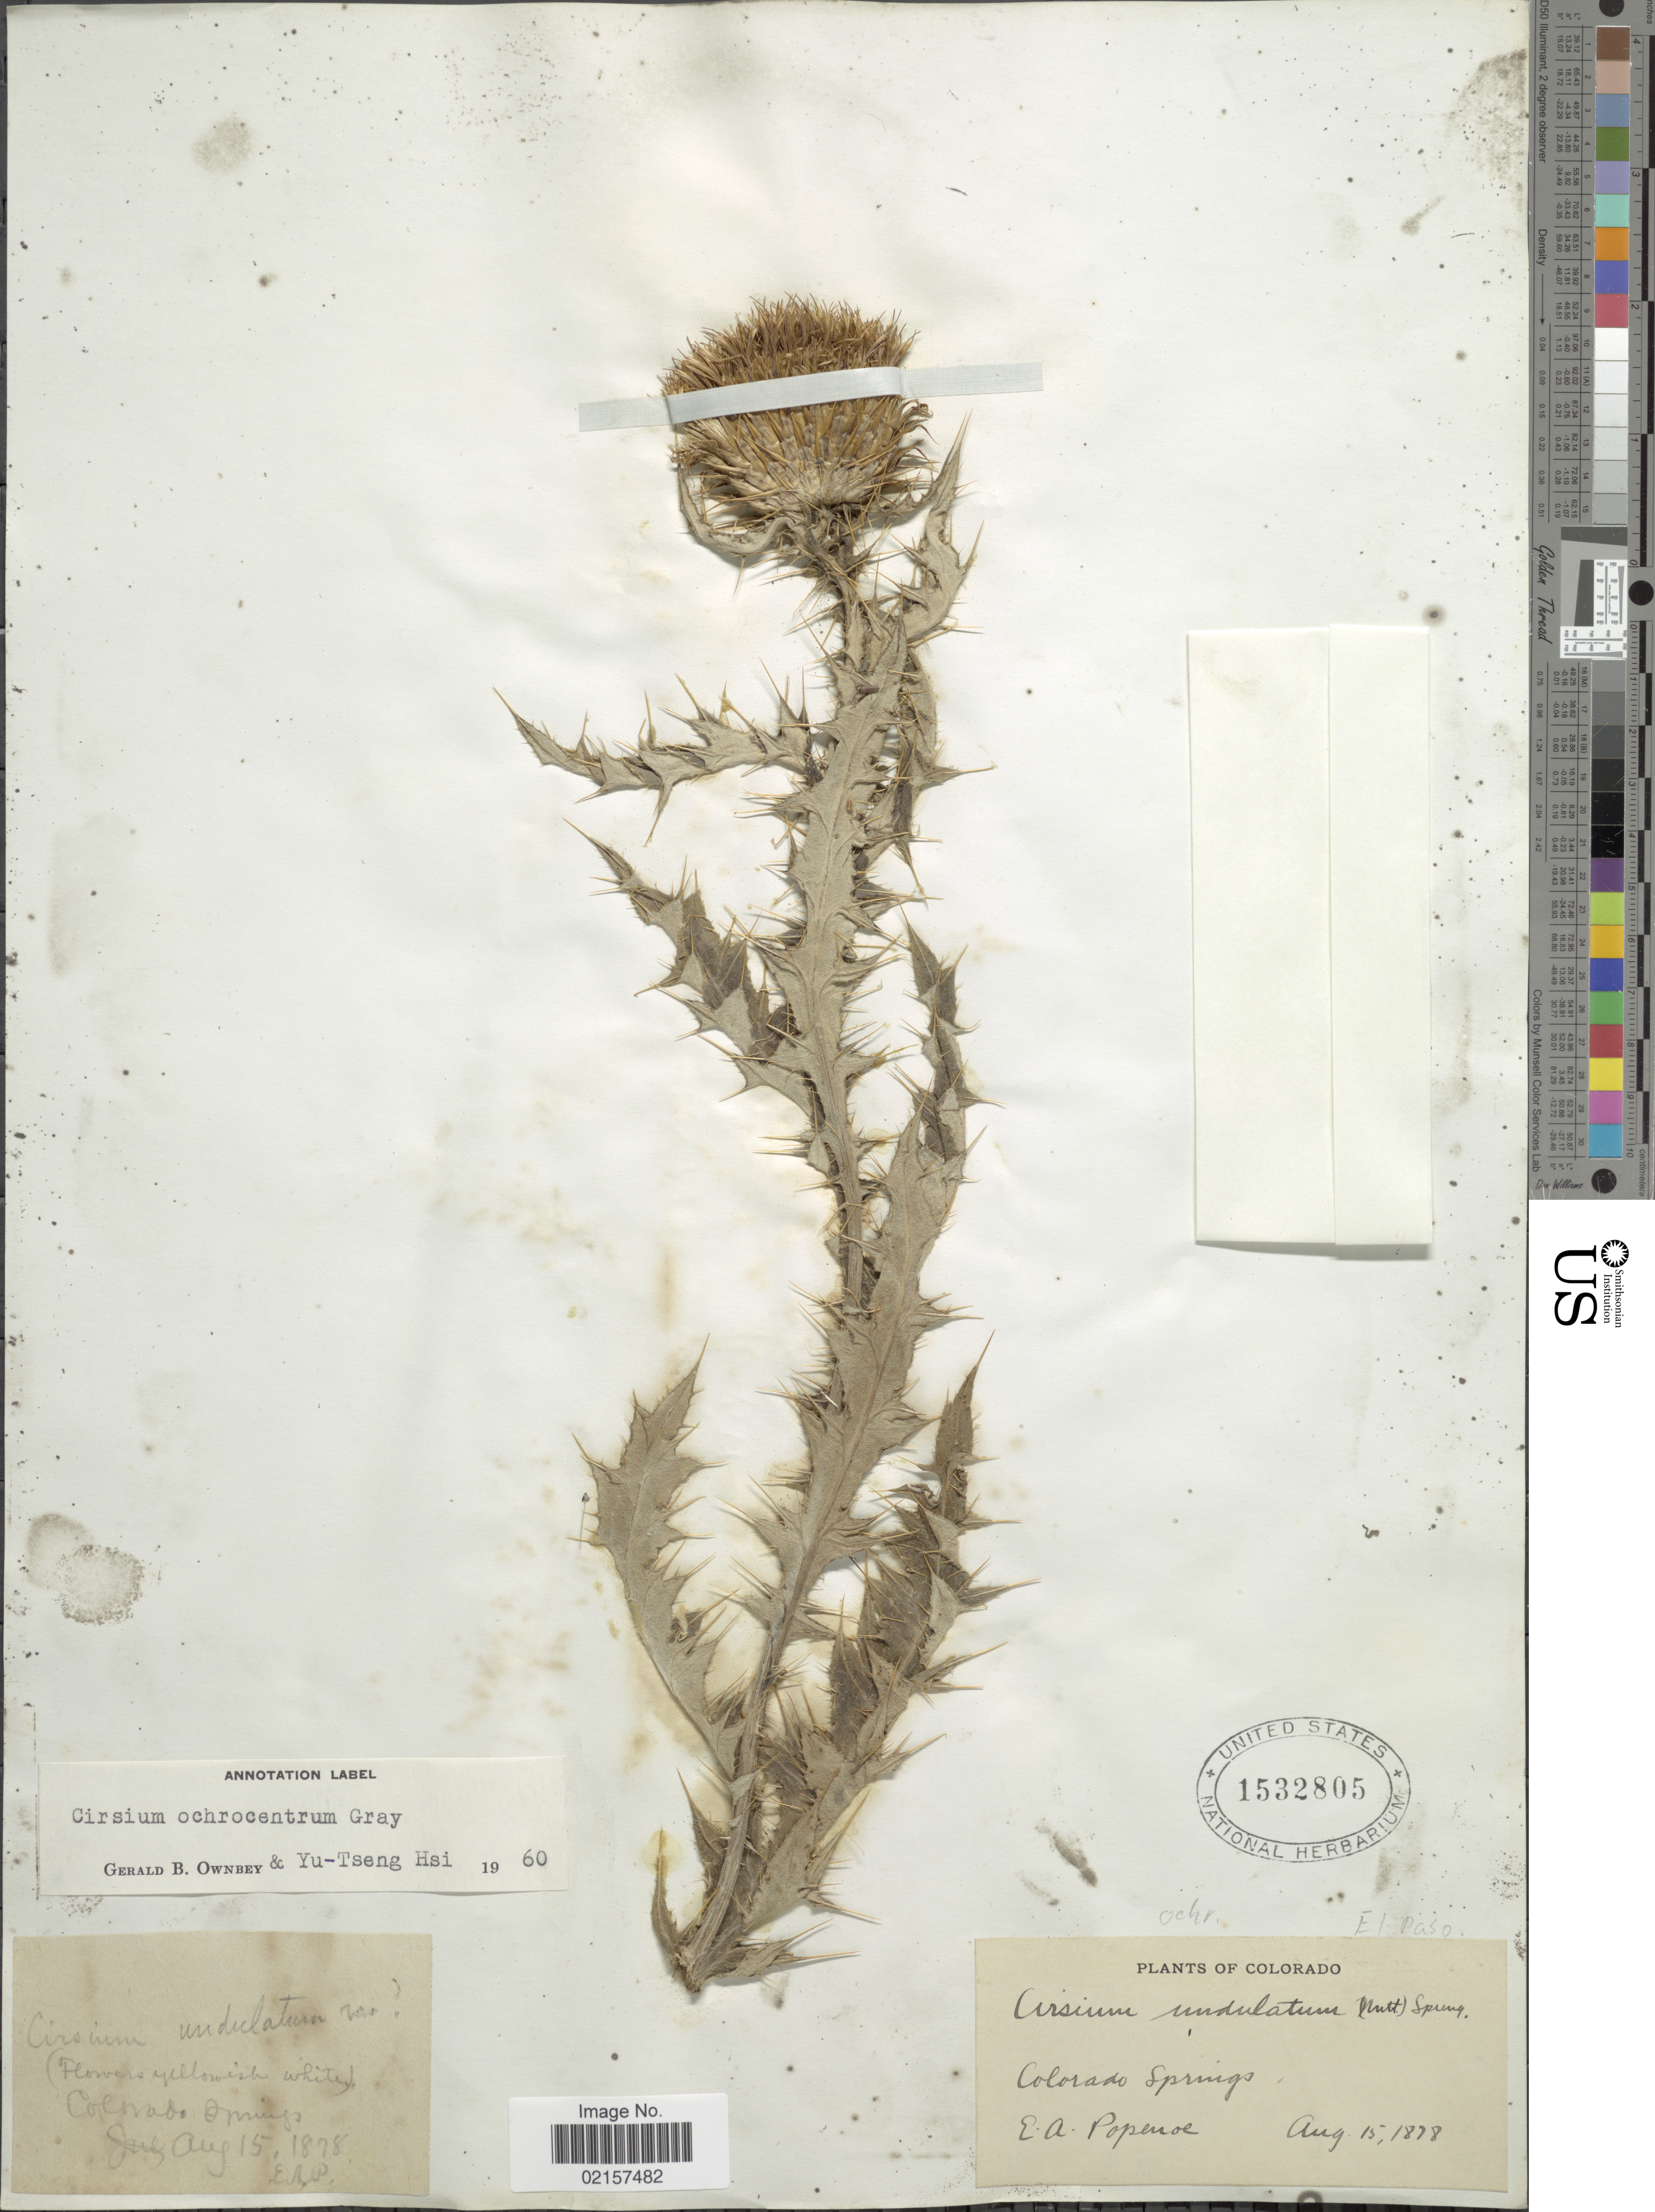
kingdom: Plantae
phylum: Tracheophyta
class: Magnoliopsida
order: Asterales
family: Asteraceae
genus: Cirsium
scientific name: Cirsium ochrocentrum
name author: A. Gray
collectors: E. A. Popenoe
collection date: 1878-08-15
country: United States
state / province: Colorado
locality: Colorado Springs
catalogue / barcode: US 1532805